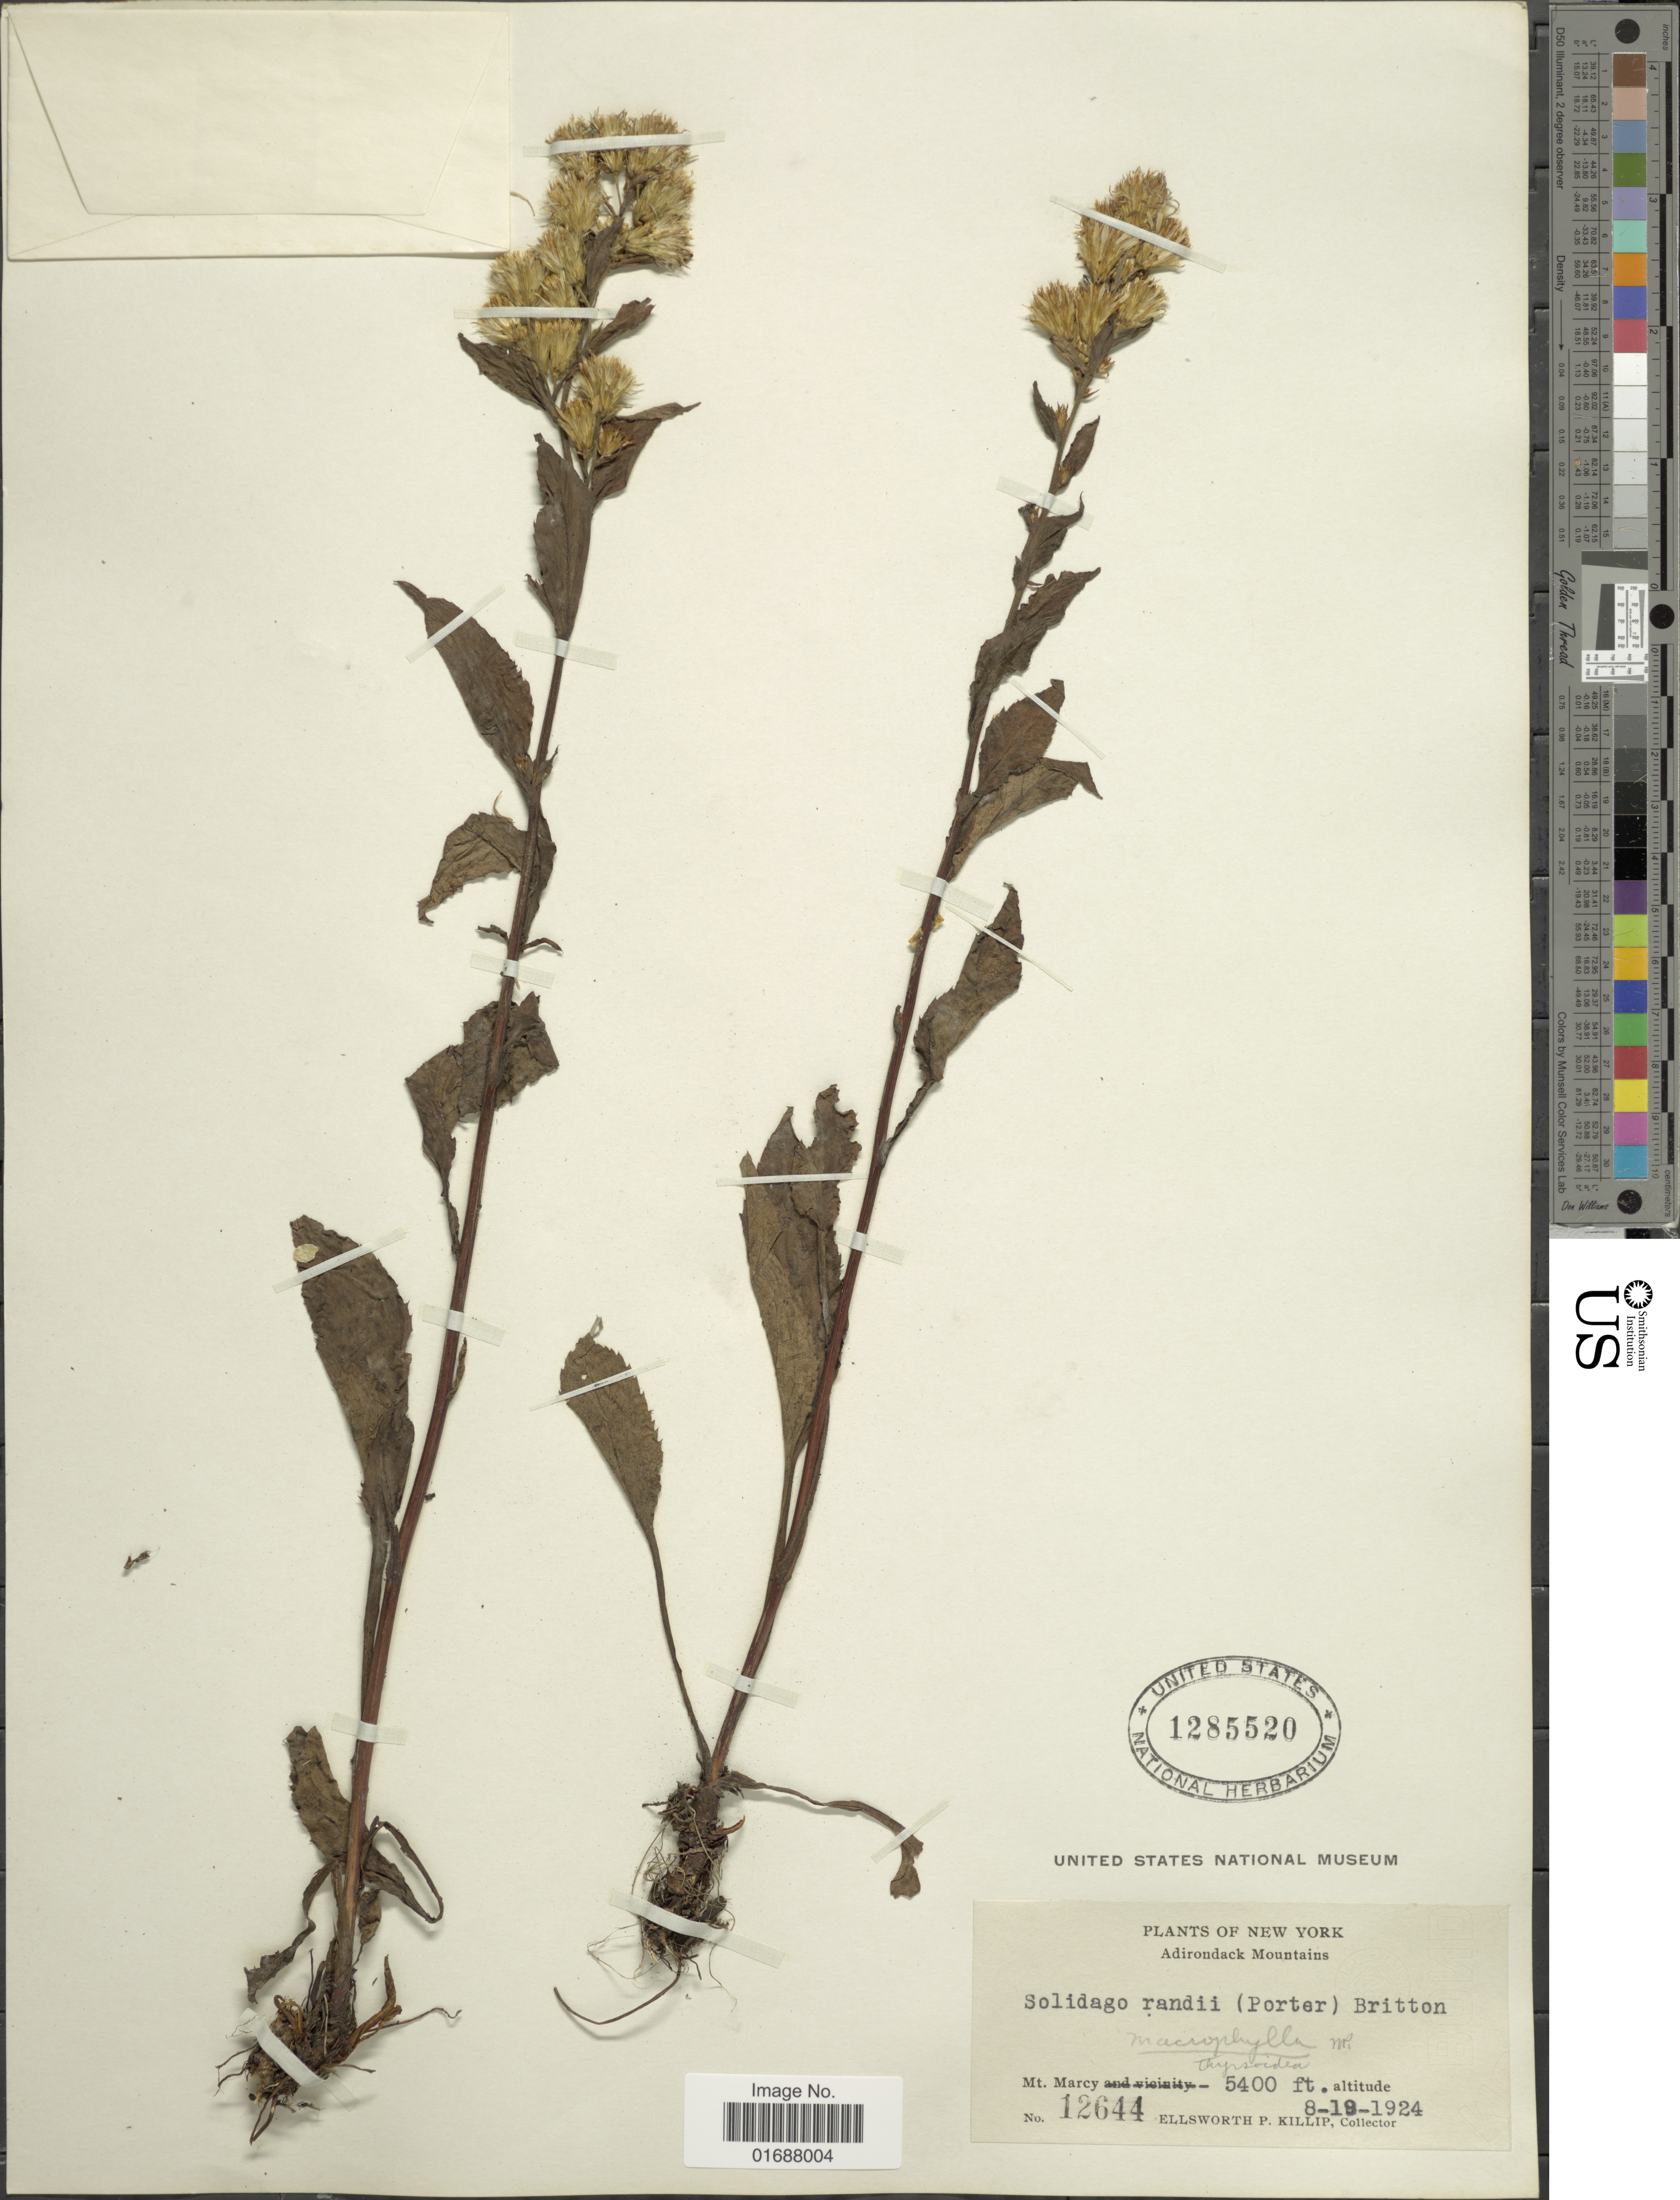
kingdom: Plantae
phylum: Tracheophyta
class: Magnoliopsida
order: Asterales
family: Asteraceae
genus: Solidago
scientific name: Solidago macrophylla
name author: Banks ex Pursh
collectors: E. P. Killip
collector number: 12644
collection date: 1924-08-18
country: United States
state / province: New York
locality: Adirondack Mountains. Mt. Marcy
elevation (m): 1646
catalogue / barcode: US 1285520